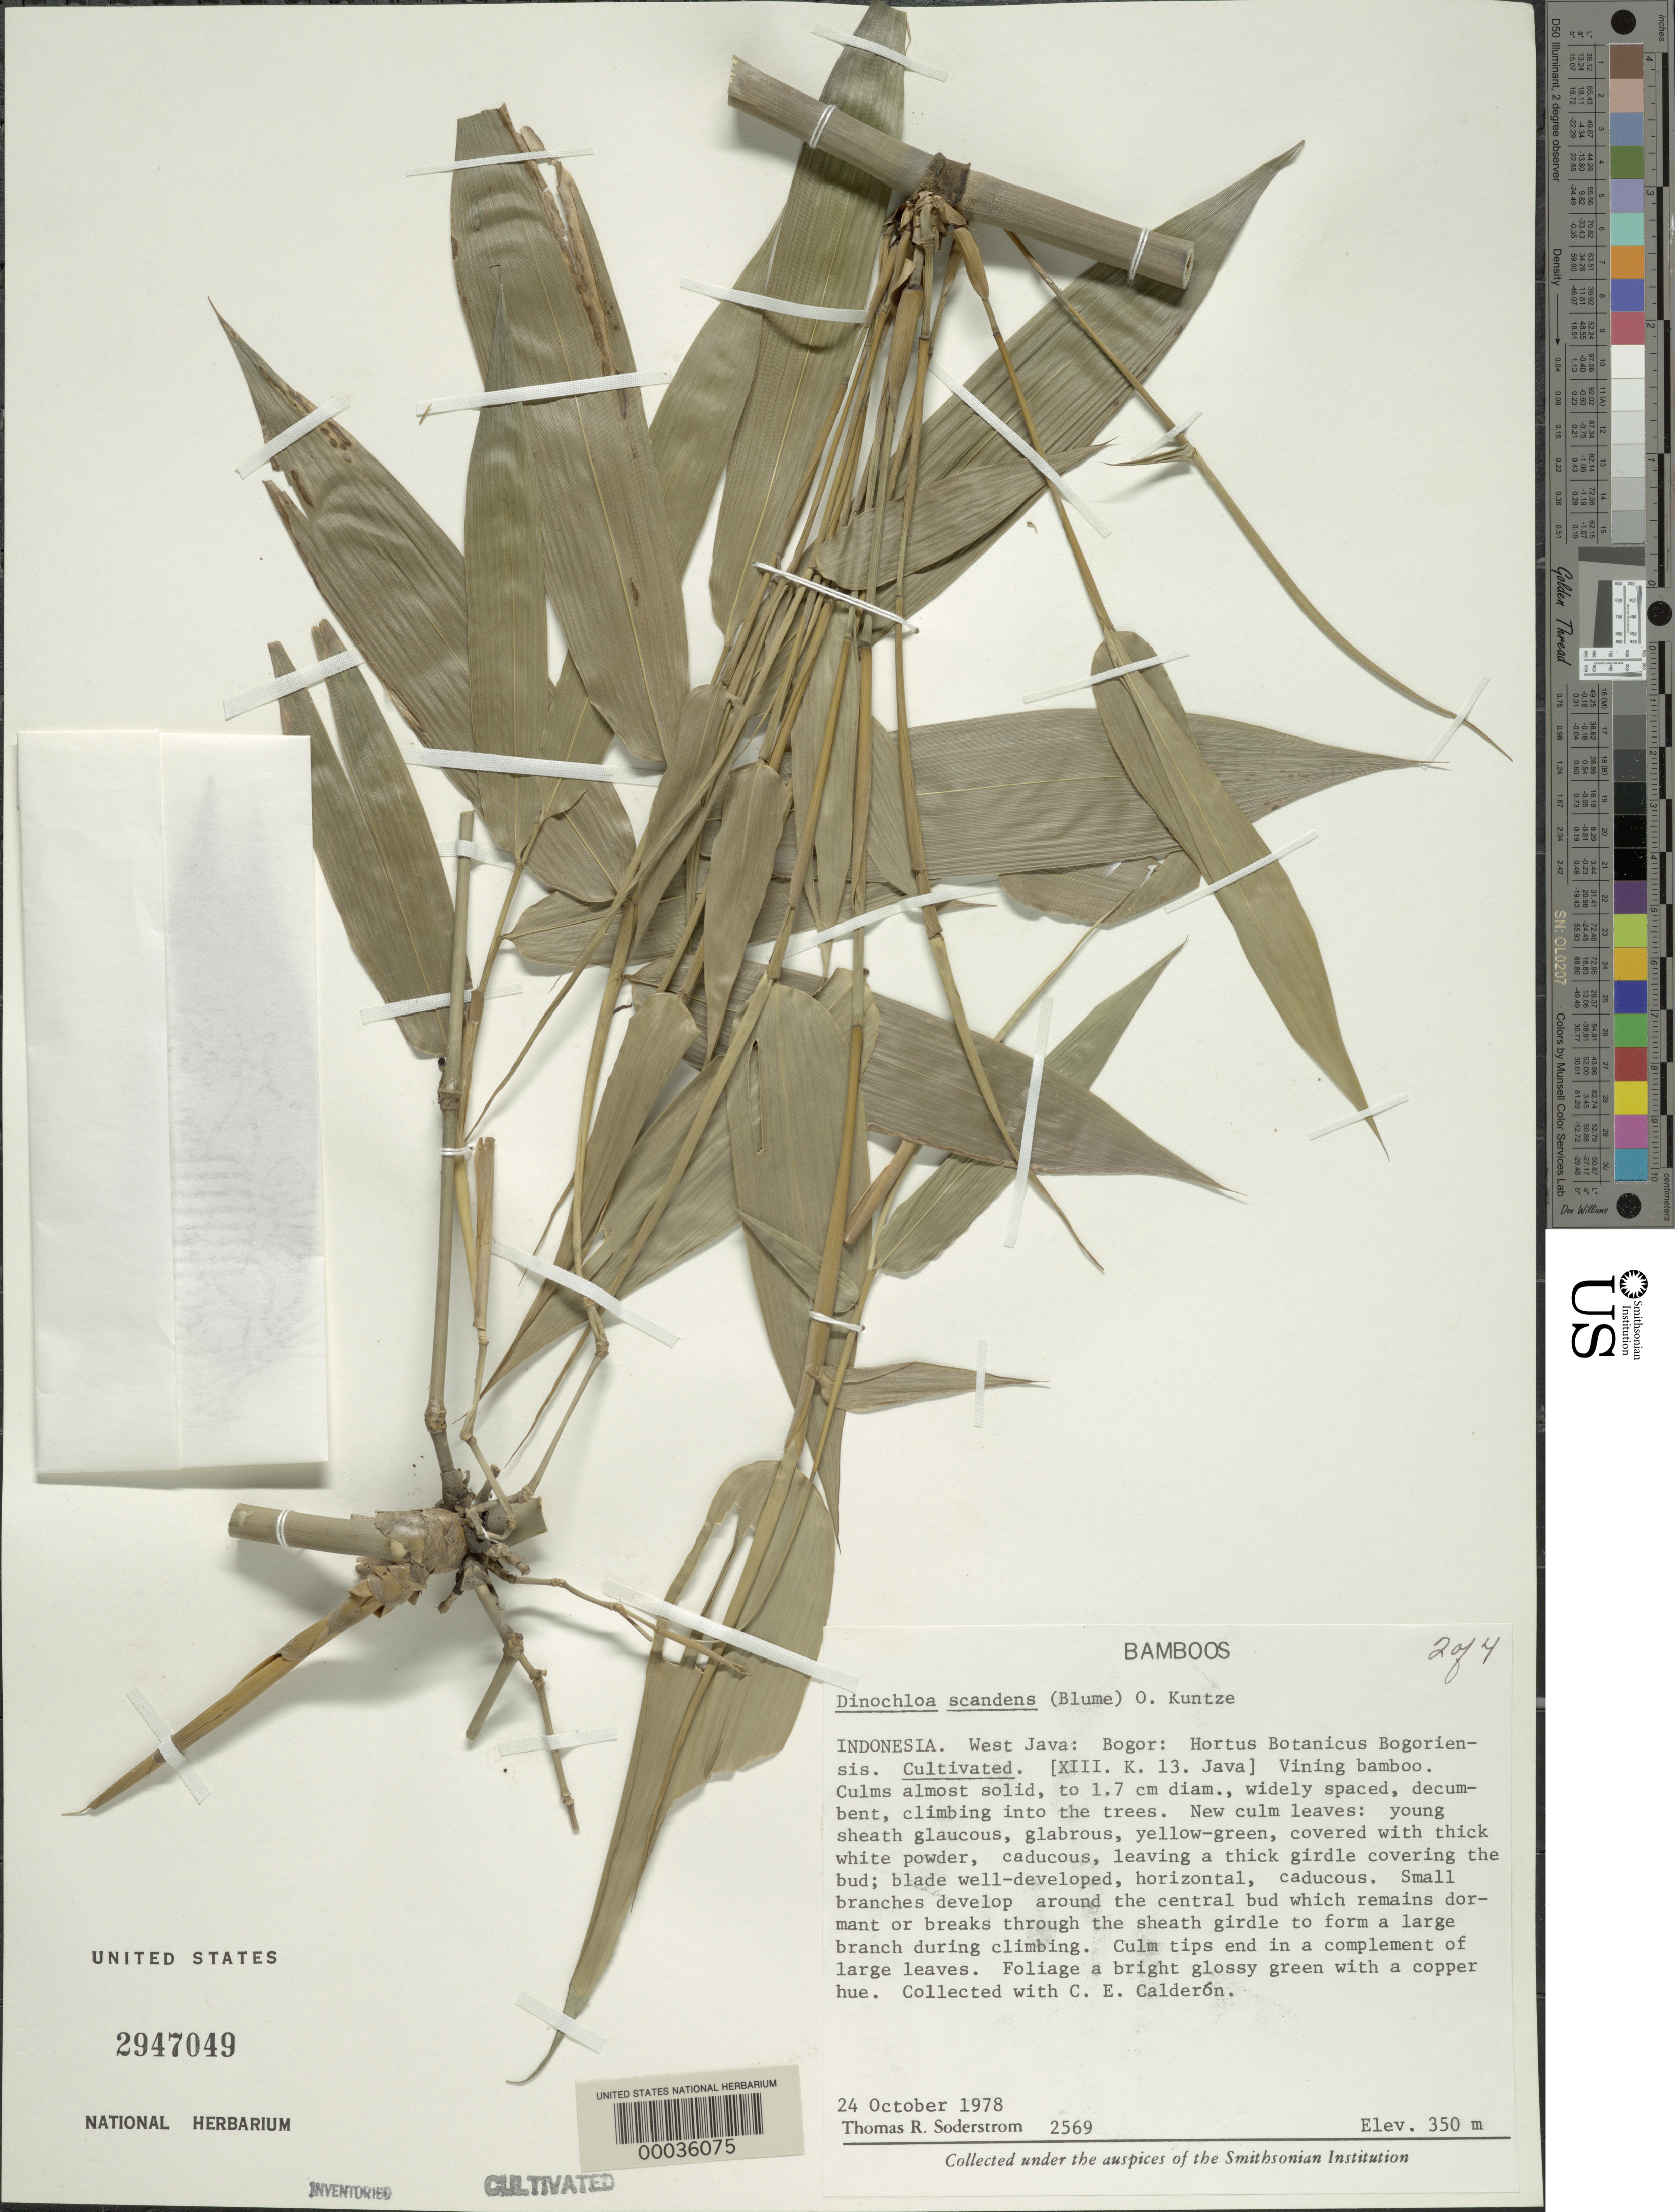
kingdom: Plantae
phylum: Tracheophyta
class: Liliopsida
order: Poales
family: Poaceae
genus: Dinochloa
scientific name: Dinochloa scandens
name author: (Blume ex Nees) Kuntze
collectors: T. R. Soderstrom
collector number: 2569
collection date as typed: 24 Oct 1978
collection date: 1978-10-24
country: Indonesia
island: Java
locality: Bogor, hortus botanicus bogoriensis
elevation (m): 350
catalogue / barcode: US 2947049